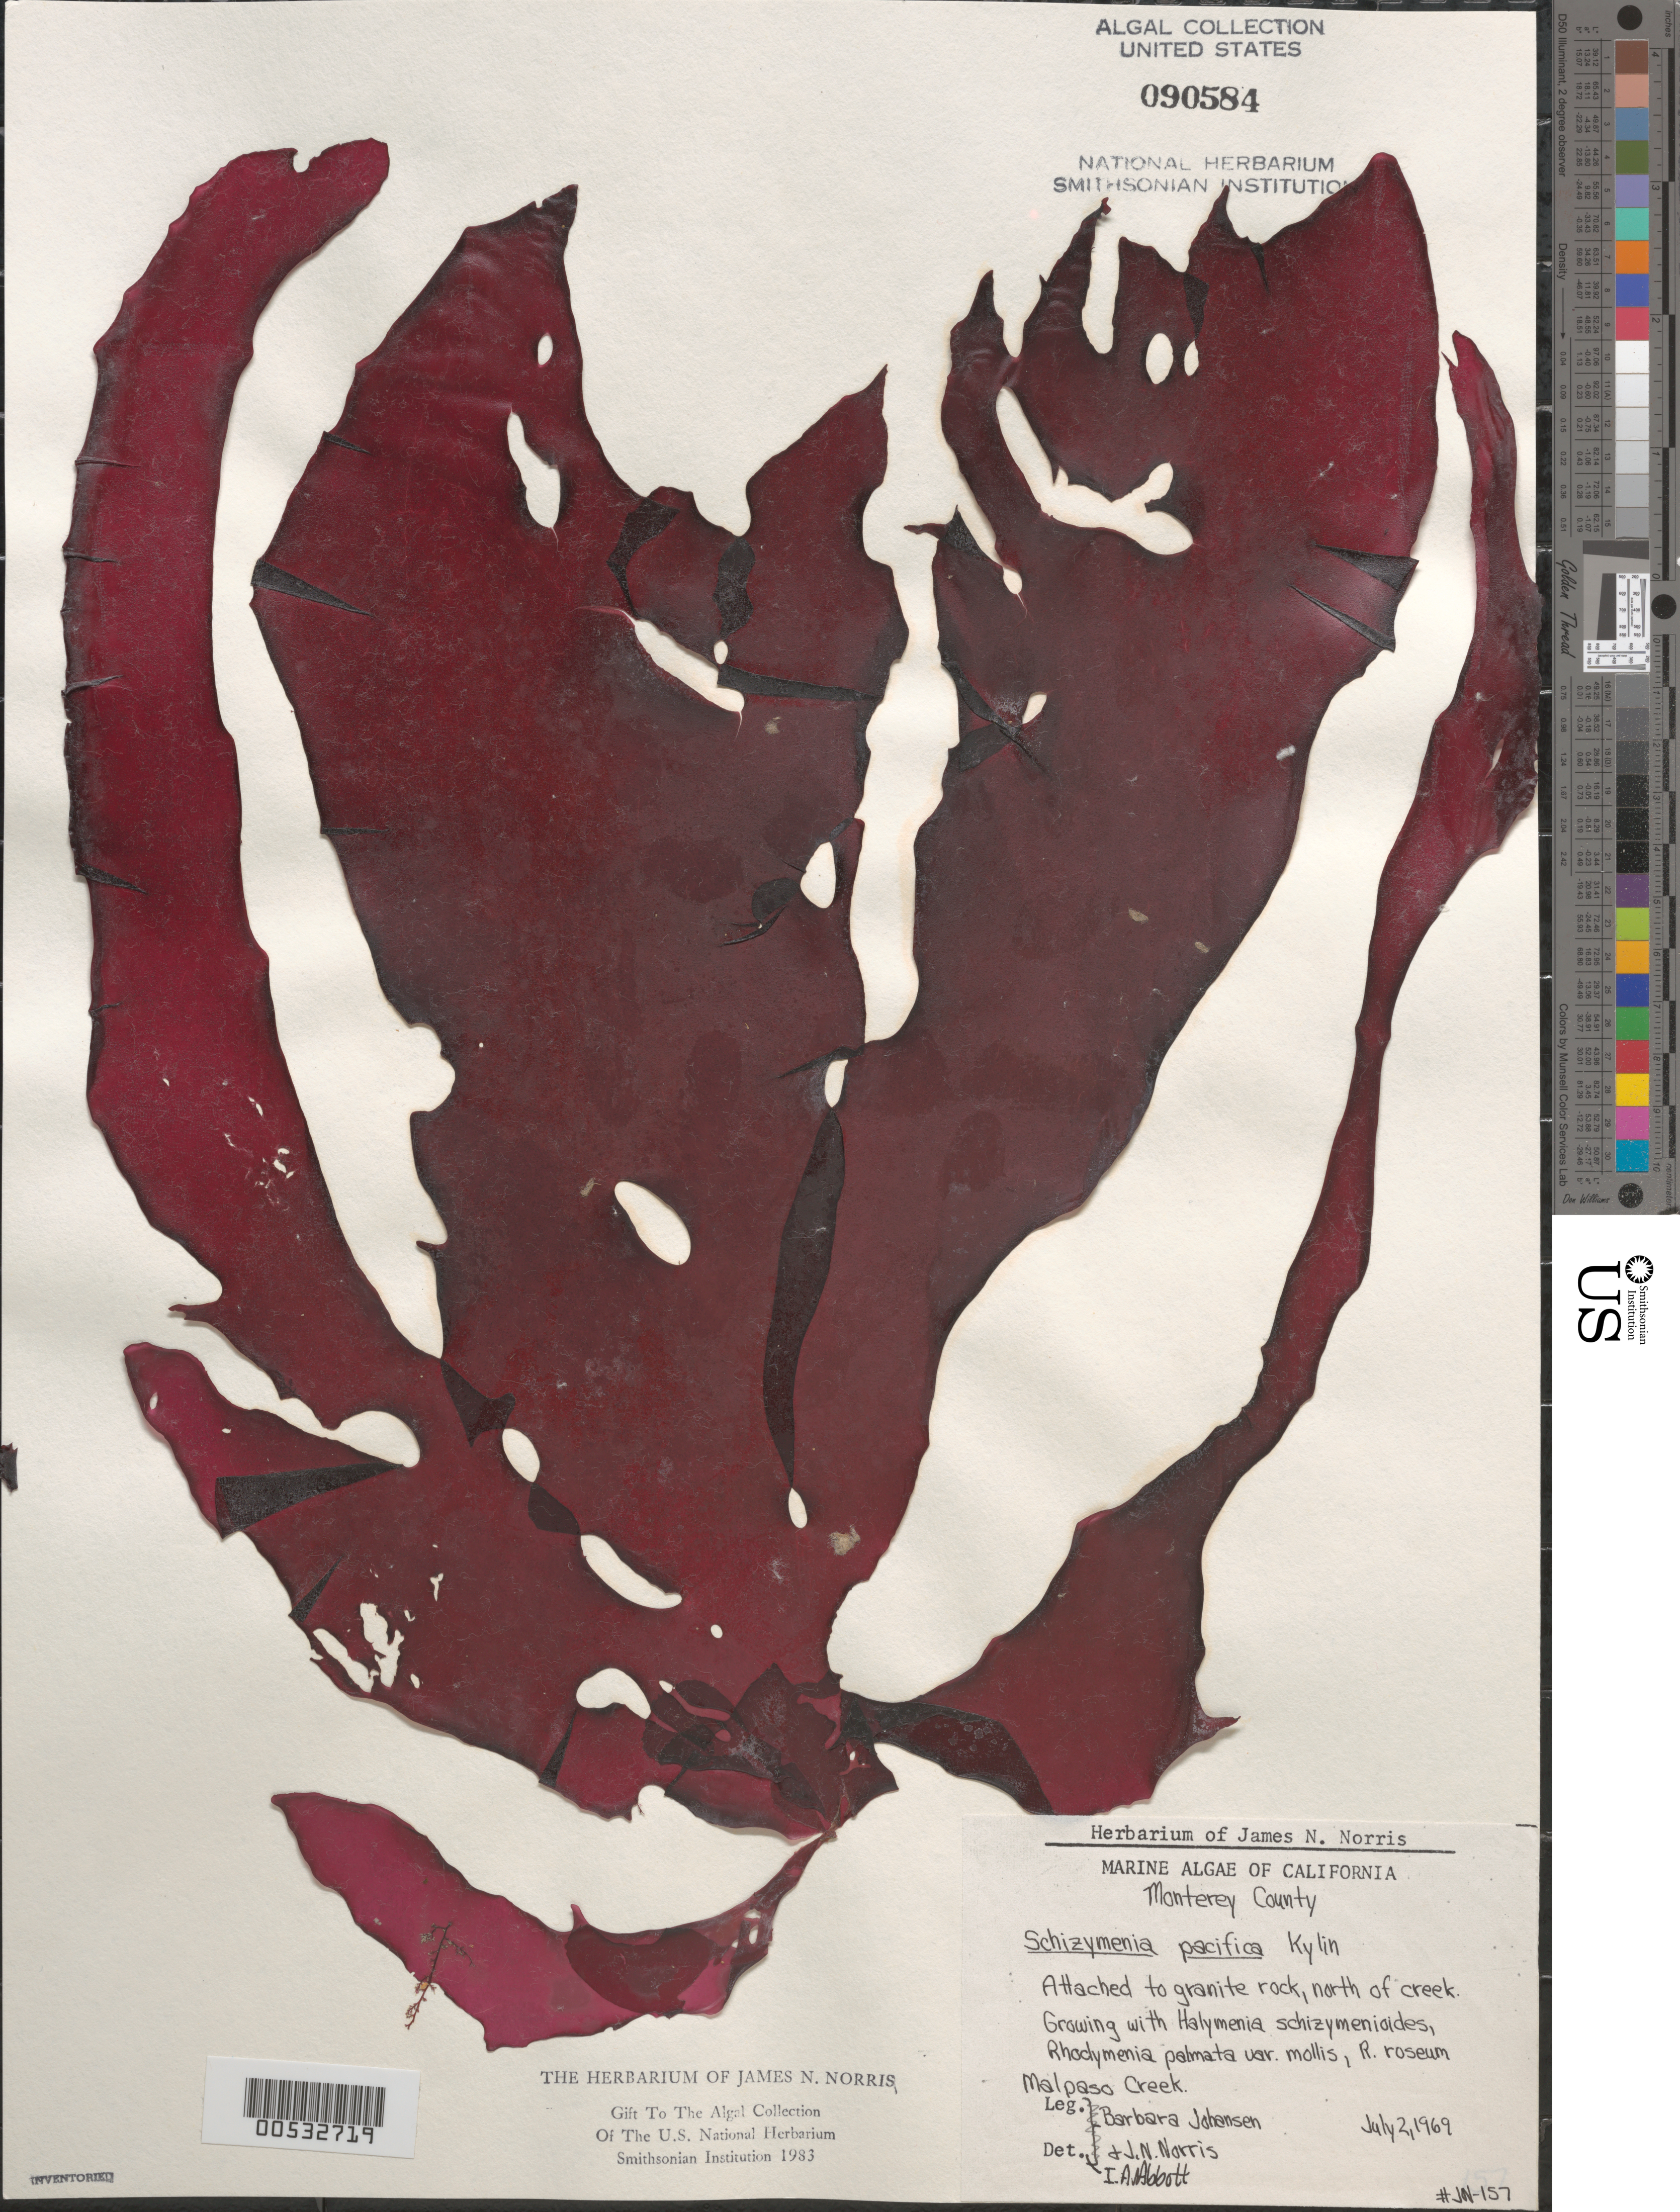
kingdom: Plantae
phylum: Rhodophyta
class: Florideophyceae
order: Nemastomatales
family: Schizymeniaceae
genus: Schizymenia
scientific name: Schizymenia pacifica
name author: (Kylin) Kylin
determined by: Abbott, Isabella A.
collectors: H. Johansen & J. N. Norris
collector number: JN-157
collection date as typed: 02 Jul 1969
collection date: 1969-07-02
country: United States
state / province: California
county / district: Monterey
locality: North of Malpaso Creek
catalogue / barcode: US 90584